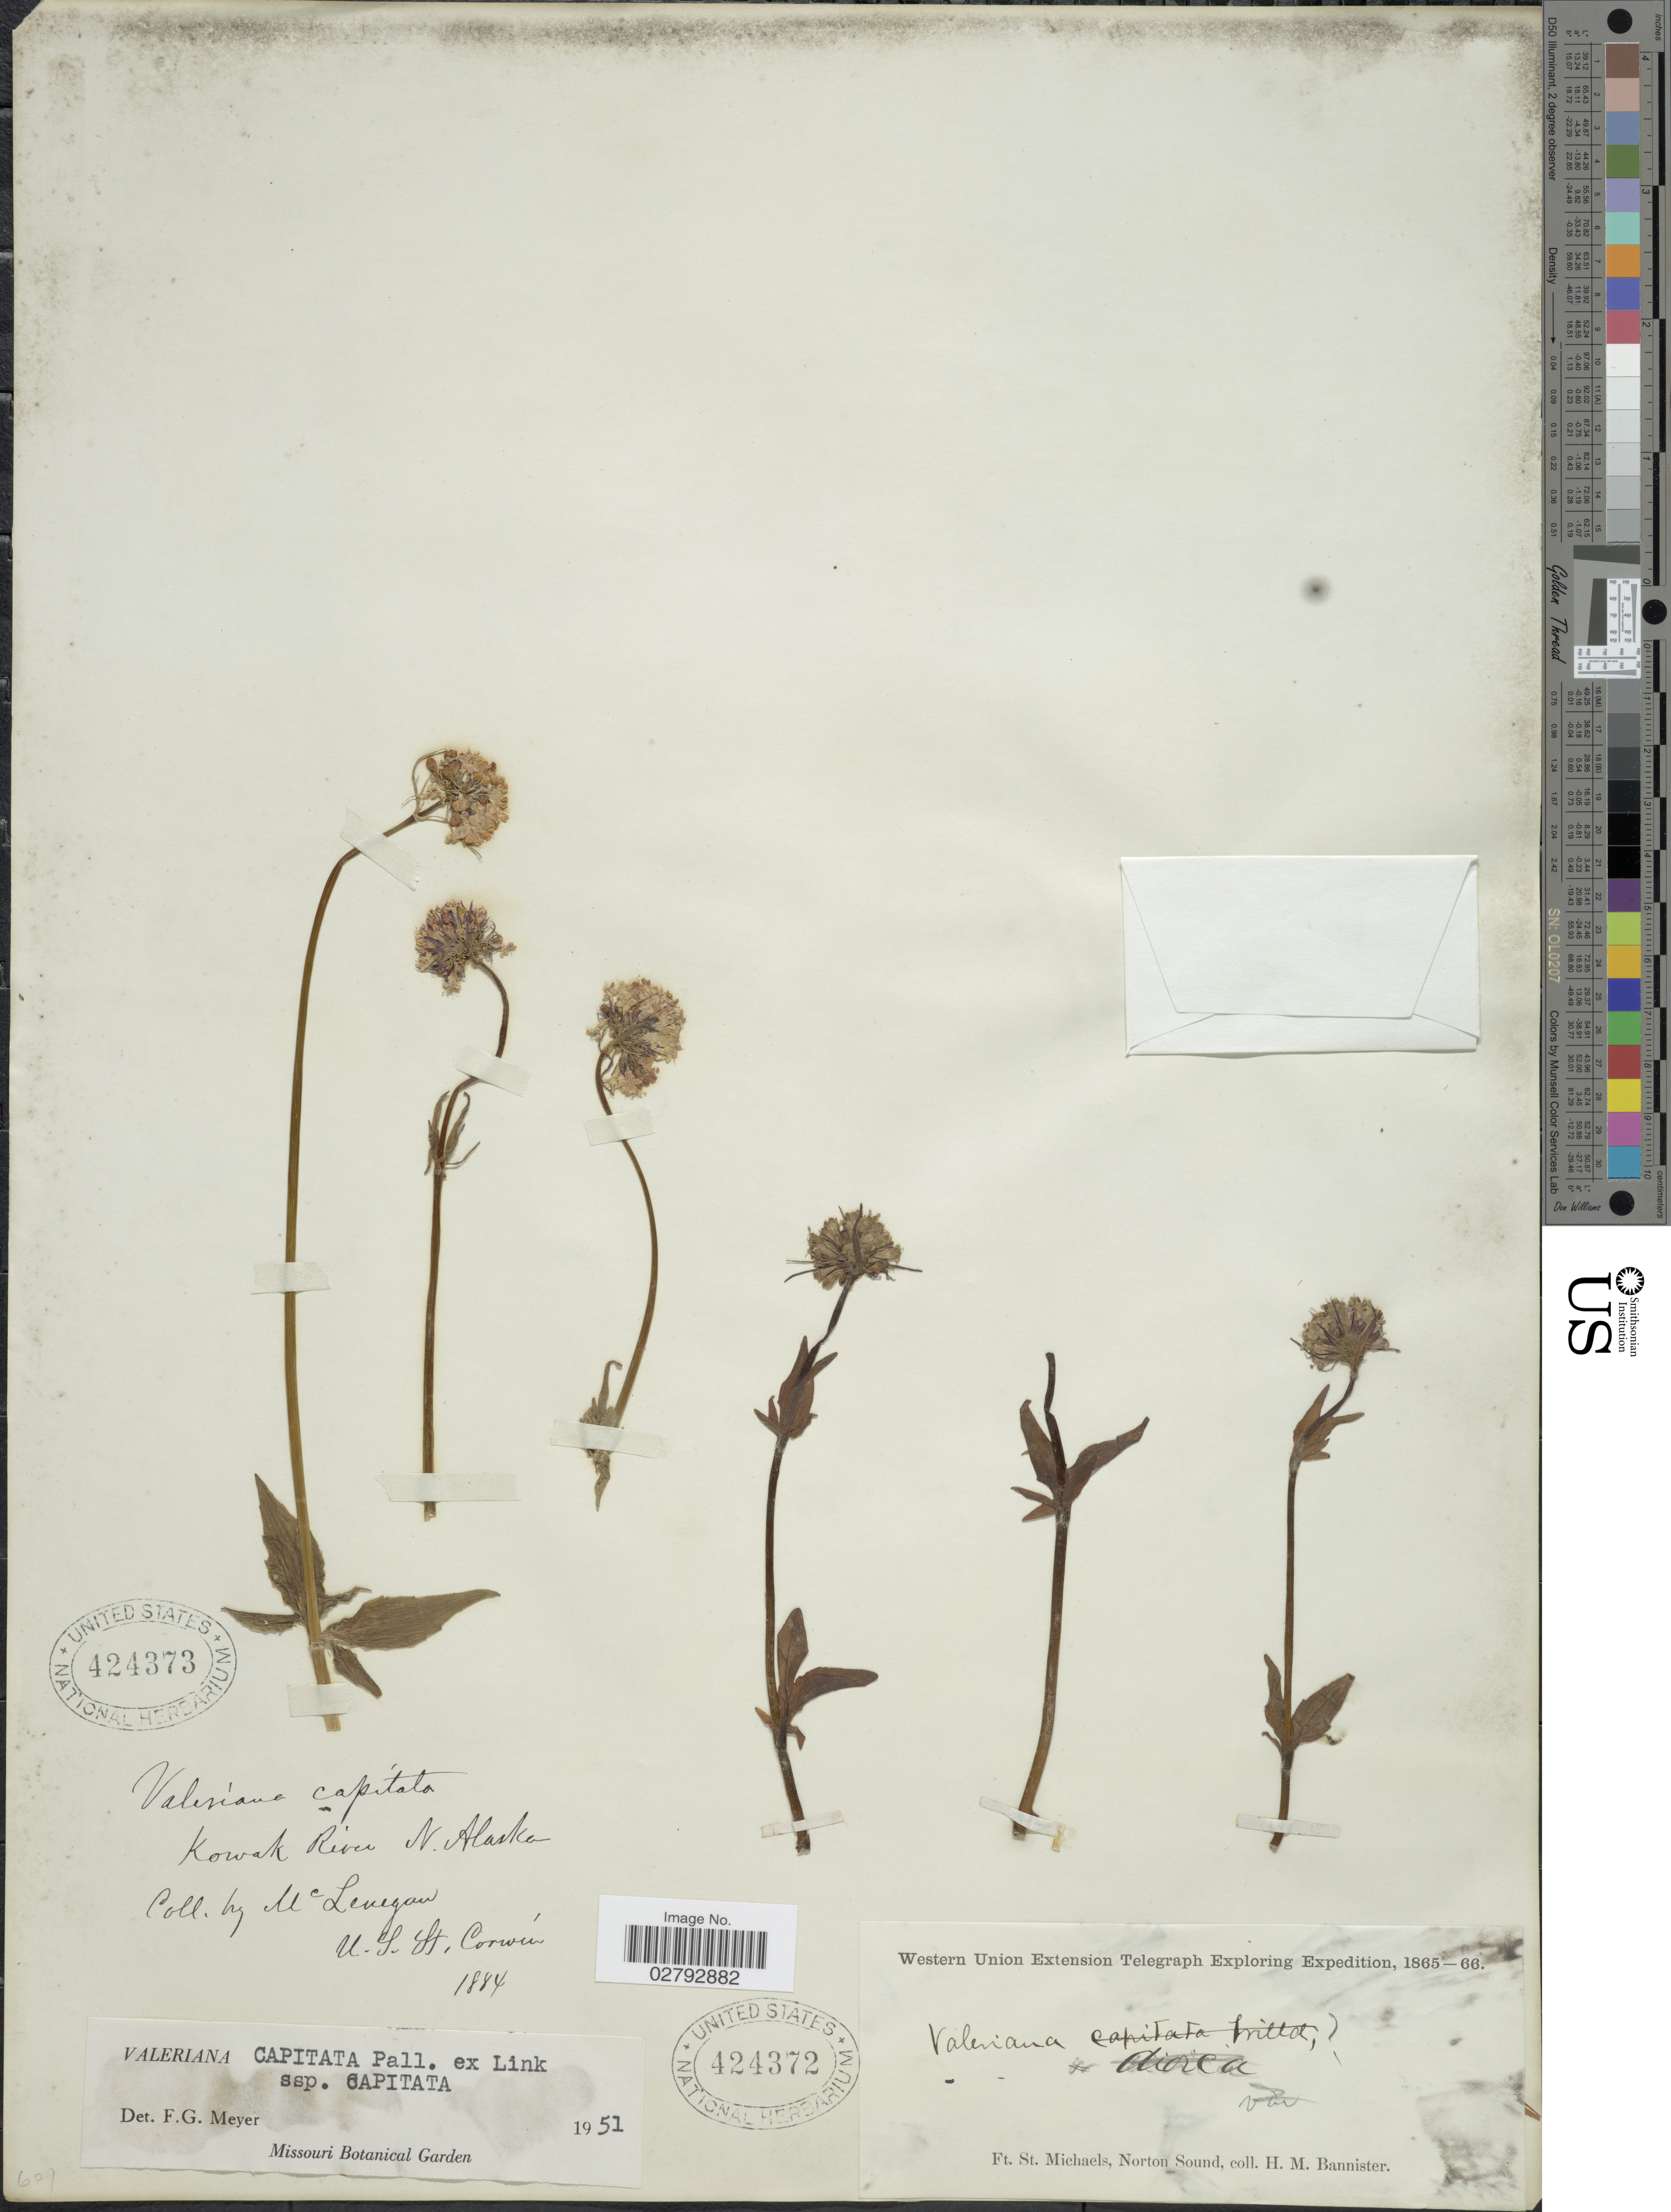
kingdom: Plantae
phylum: Tracheophyta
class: Magnoliopsida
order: Dipsacales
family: Caprifoliaceae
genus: Valeriana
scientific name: Valeriana capitata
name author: Link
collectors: McLenegan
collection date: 1884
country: United States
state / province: Alaska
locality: Kowak River. N. Alaska. U.S. St. Corwin.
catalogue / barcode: US 424373-2